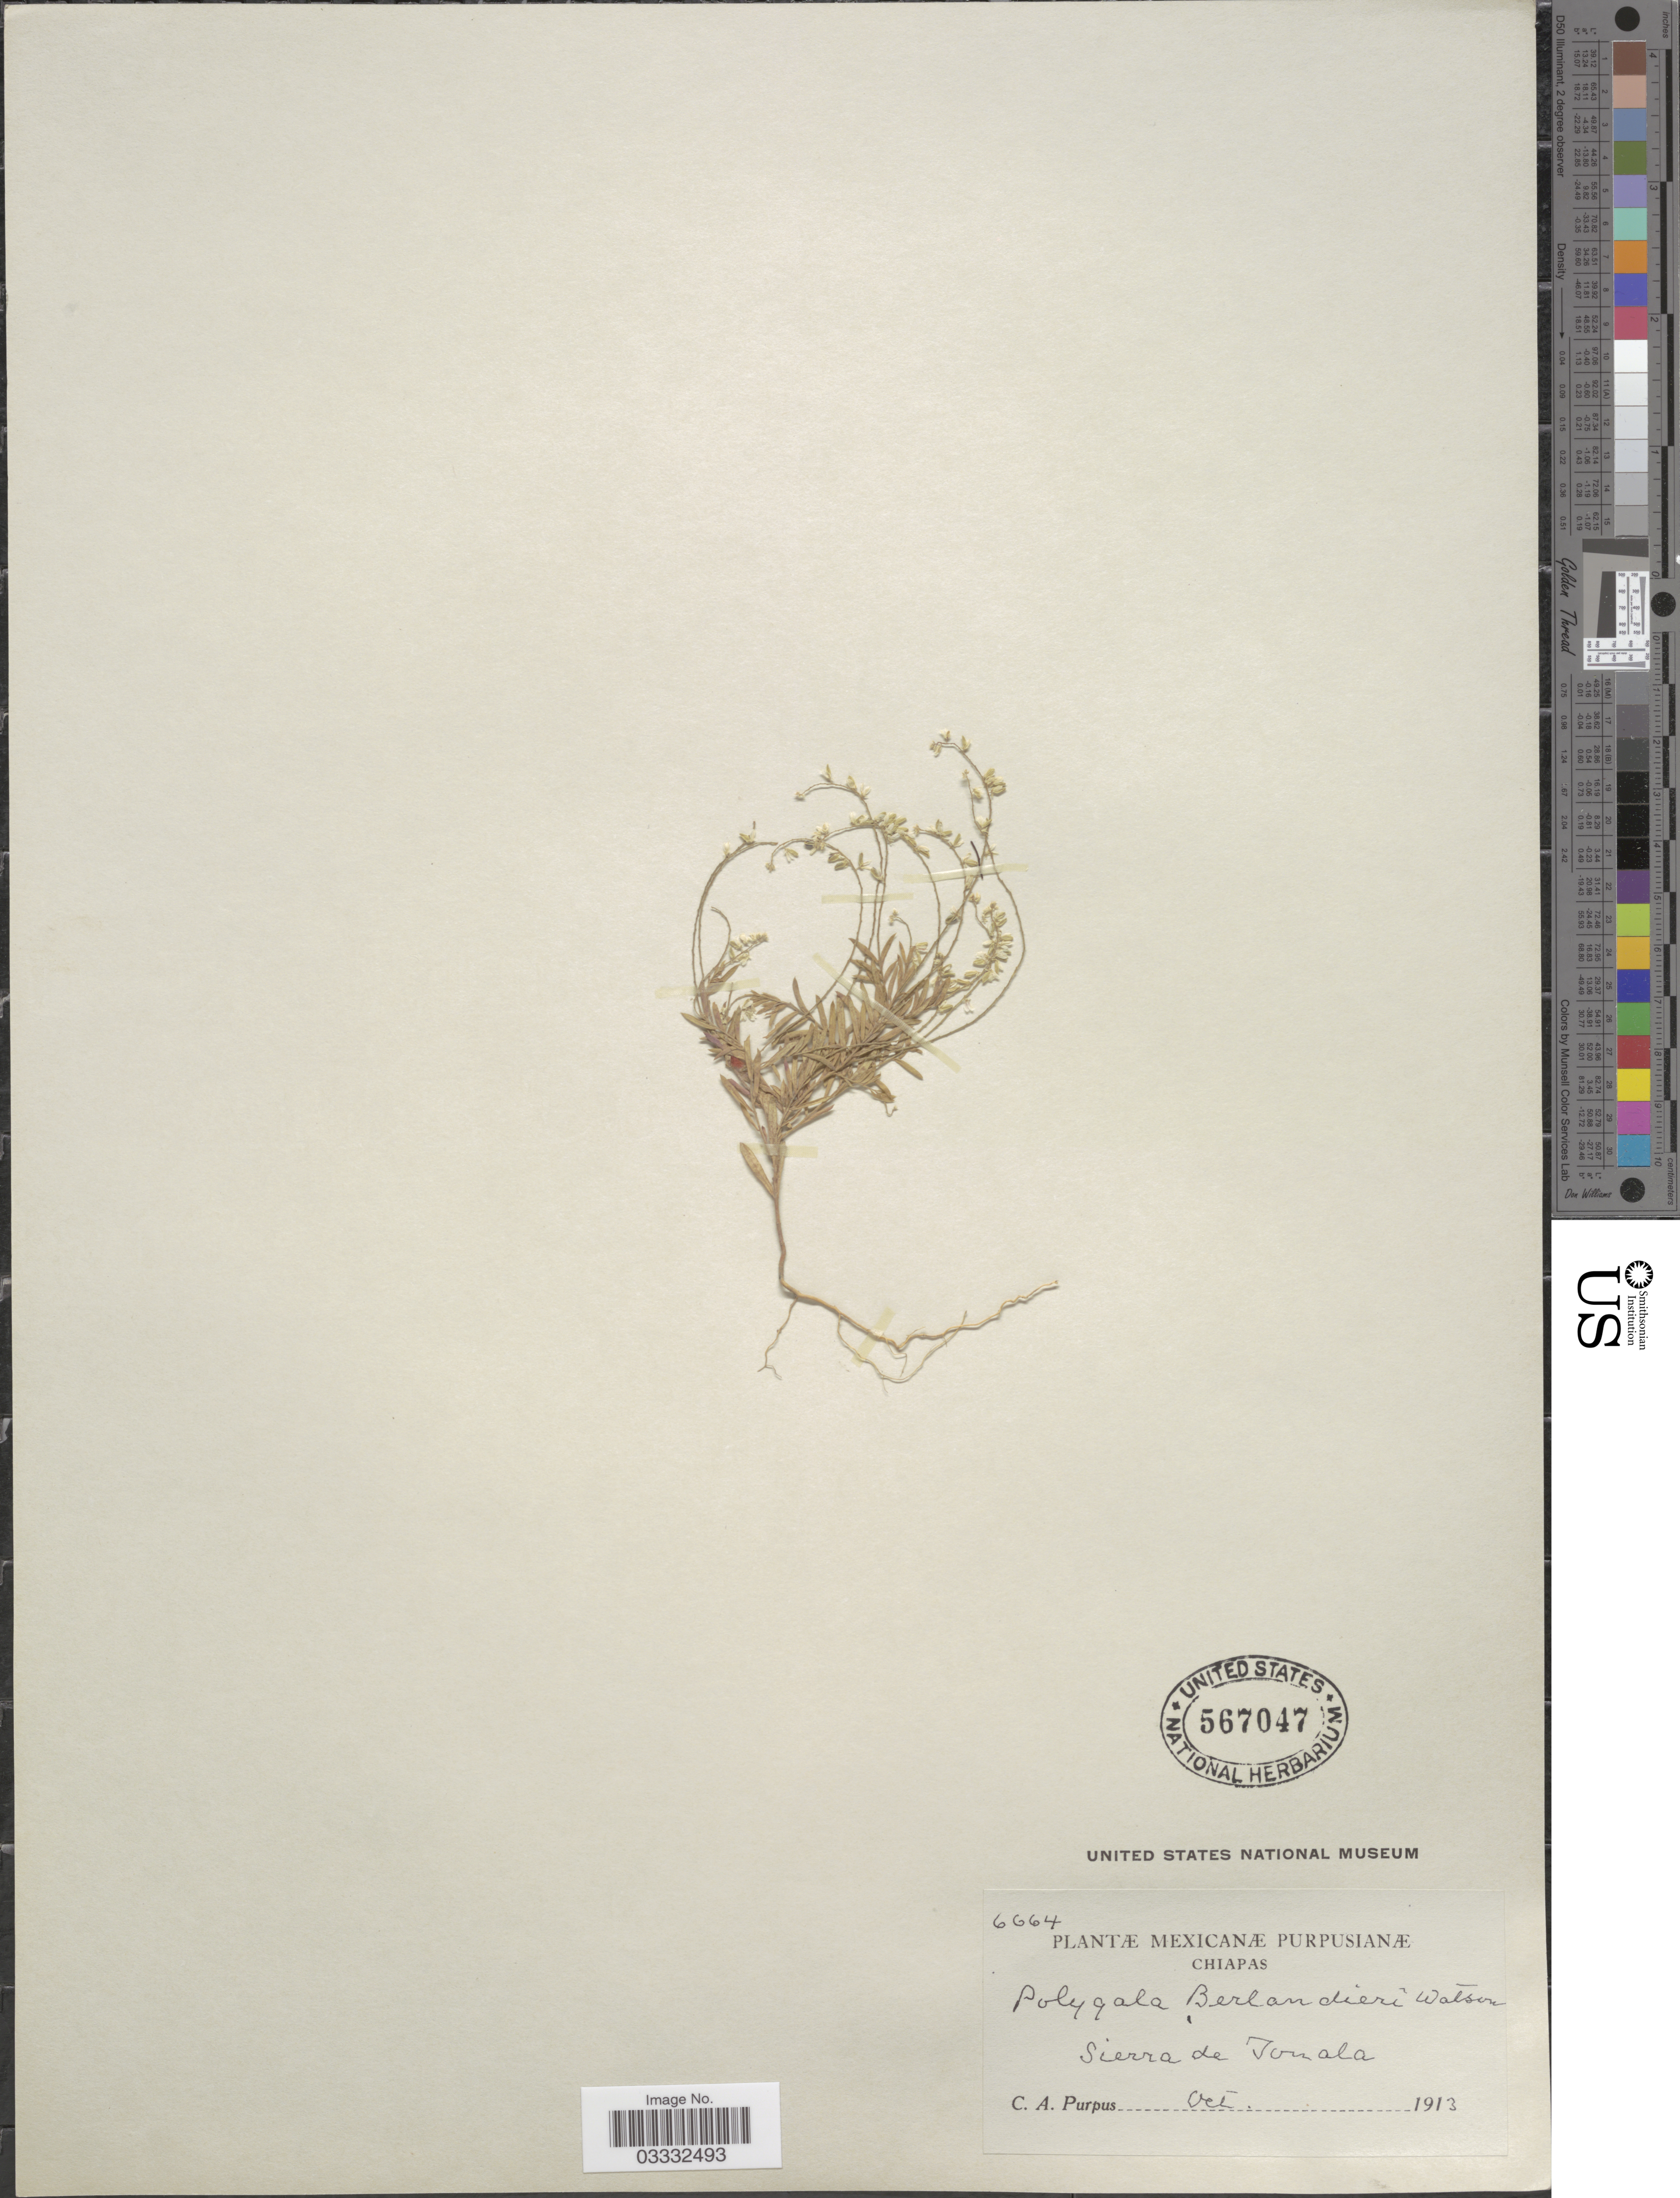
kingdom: Plantae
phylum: Tracheophyta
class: Magnoliopsida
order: Fabales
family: Polygalaceae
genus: Polygala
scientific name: Polygala berlandieri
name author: S. Watson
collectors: C. A. Purpus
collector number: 6664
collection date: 1913-10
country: Mexico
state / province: Chiapas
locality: Sierra de Tonala.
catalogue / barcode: US 567047